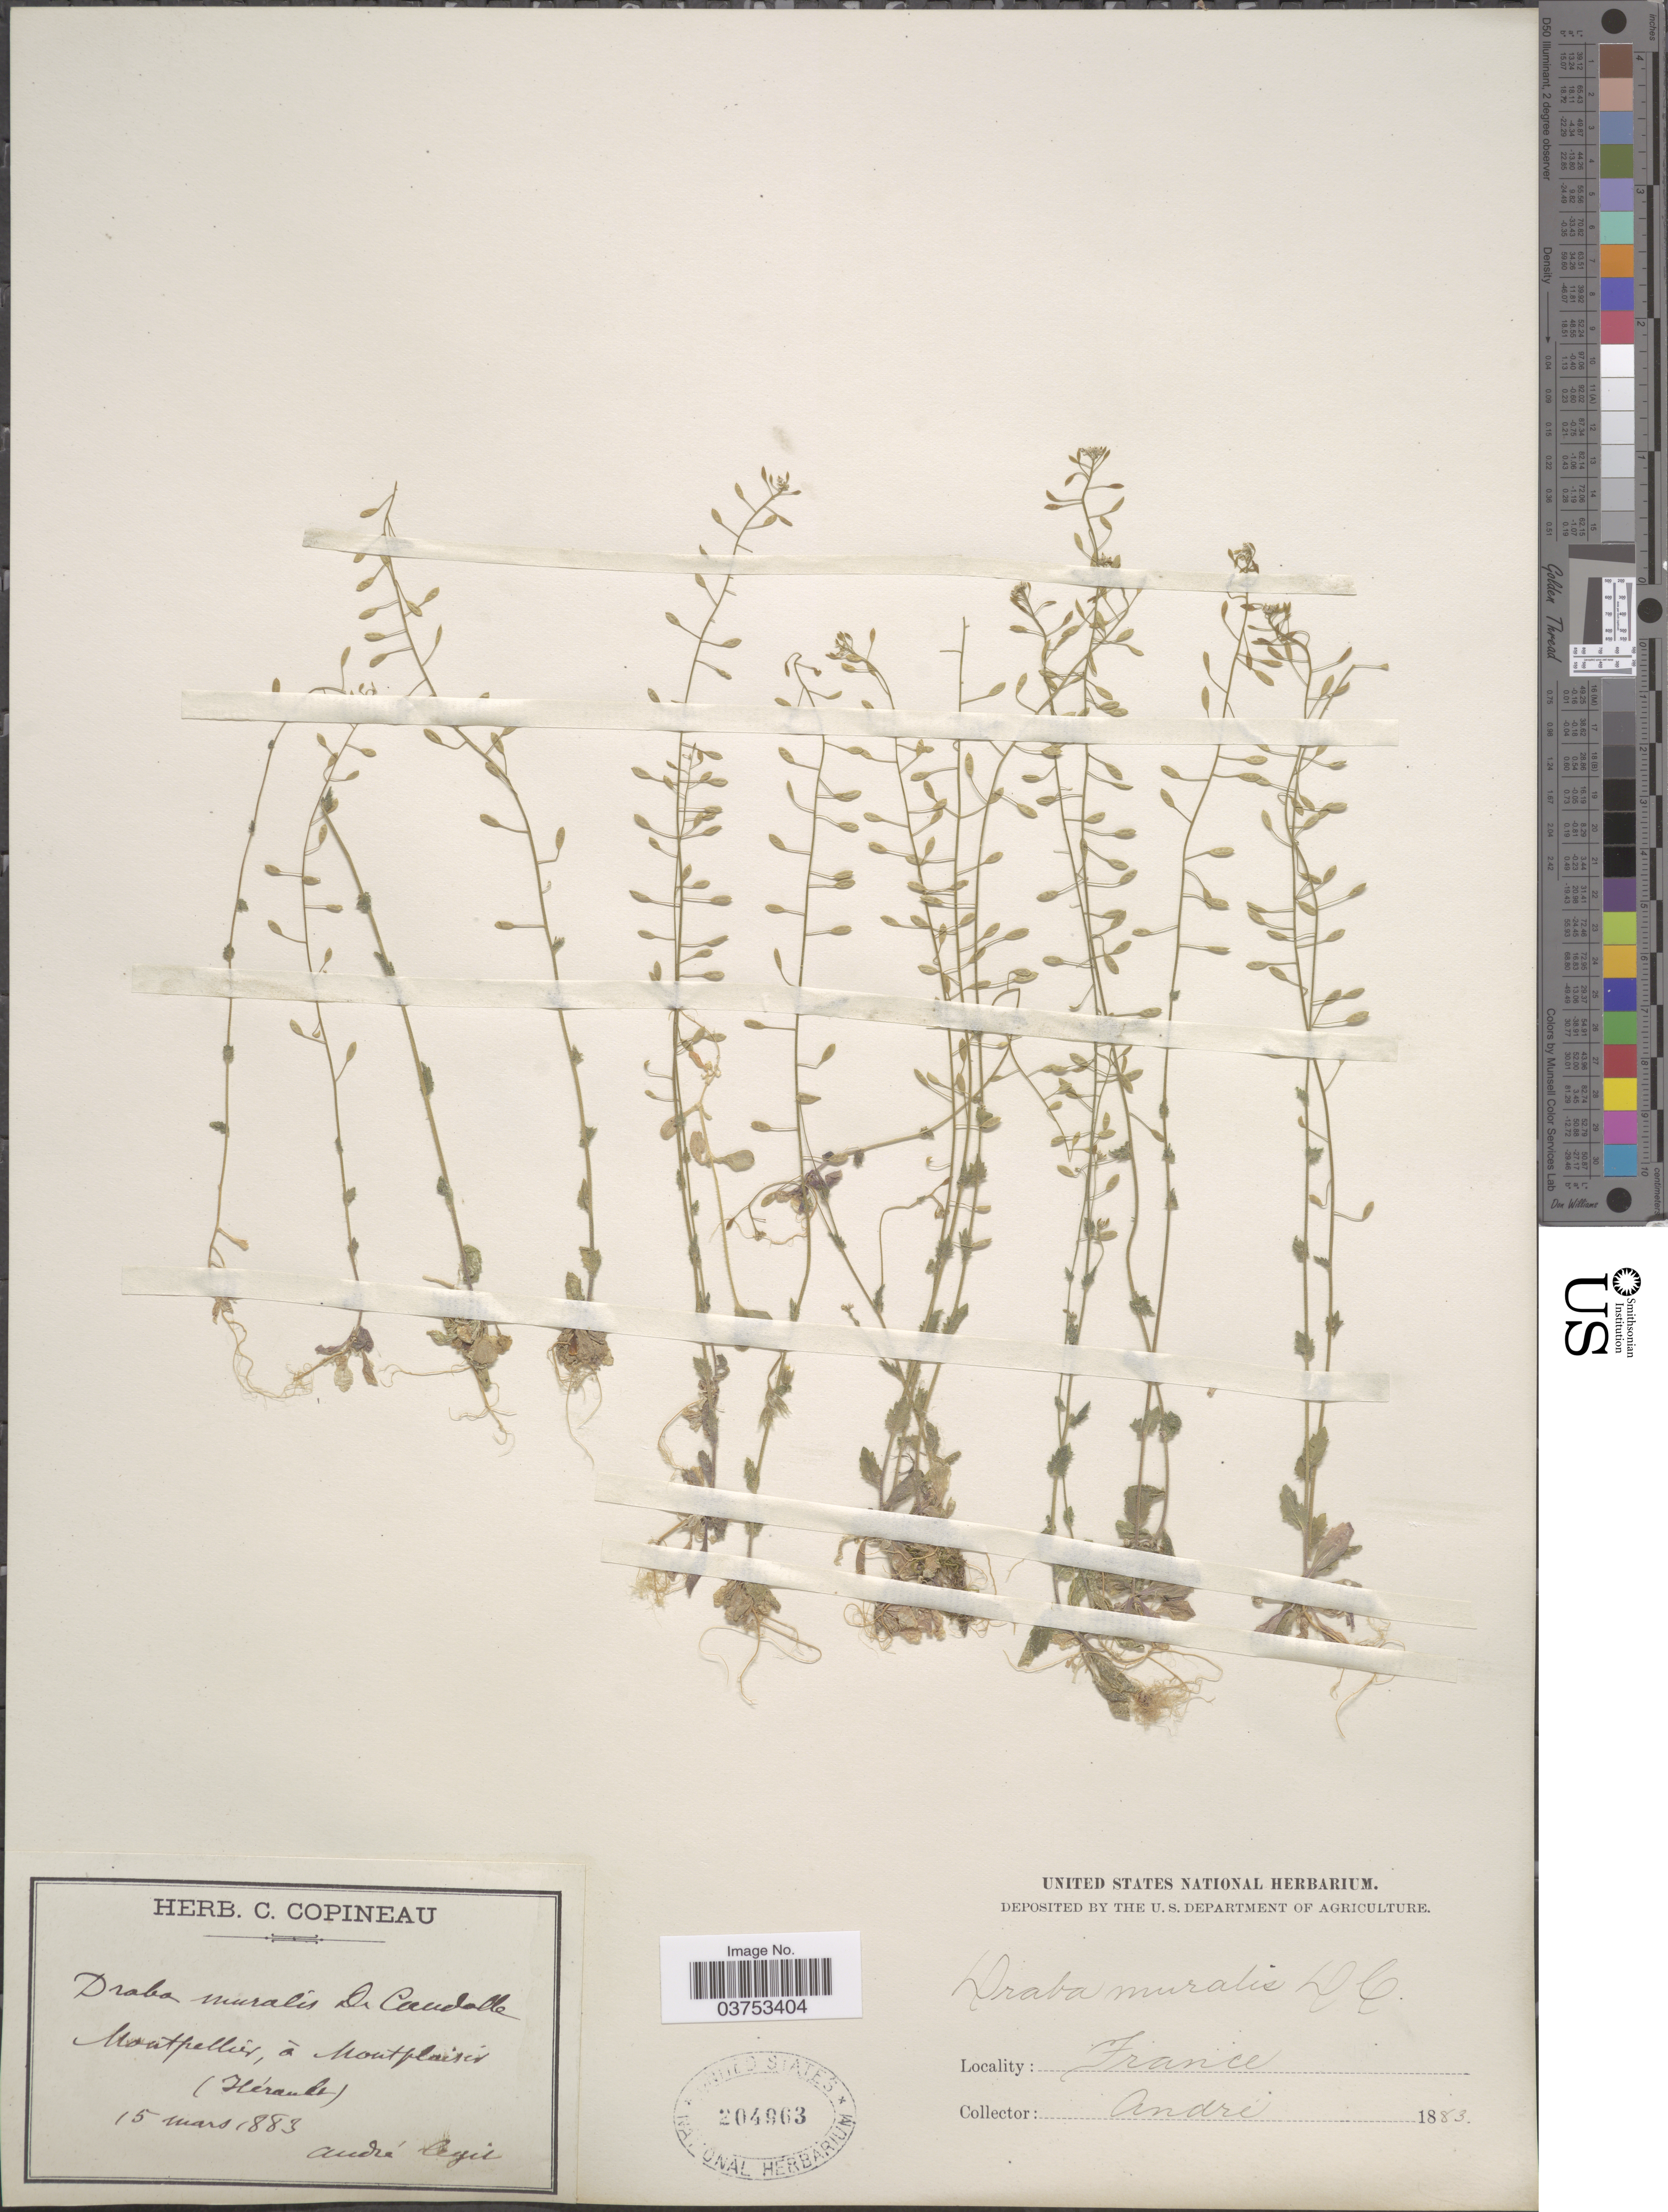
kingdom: Plantae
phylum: Tracheophyta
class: Magnoliopsida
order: Brassicales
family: Brassicaceae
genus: Draba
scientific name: Draba muralis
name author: L.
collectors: André, --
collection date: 1883-03-15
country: France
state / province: Occitanie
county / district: Hérault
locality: Montpellier, á Montplaisir (Hérault).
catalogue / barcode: US 204963